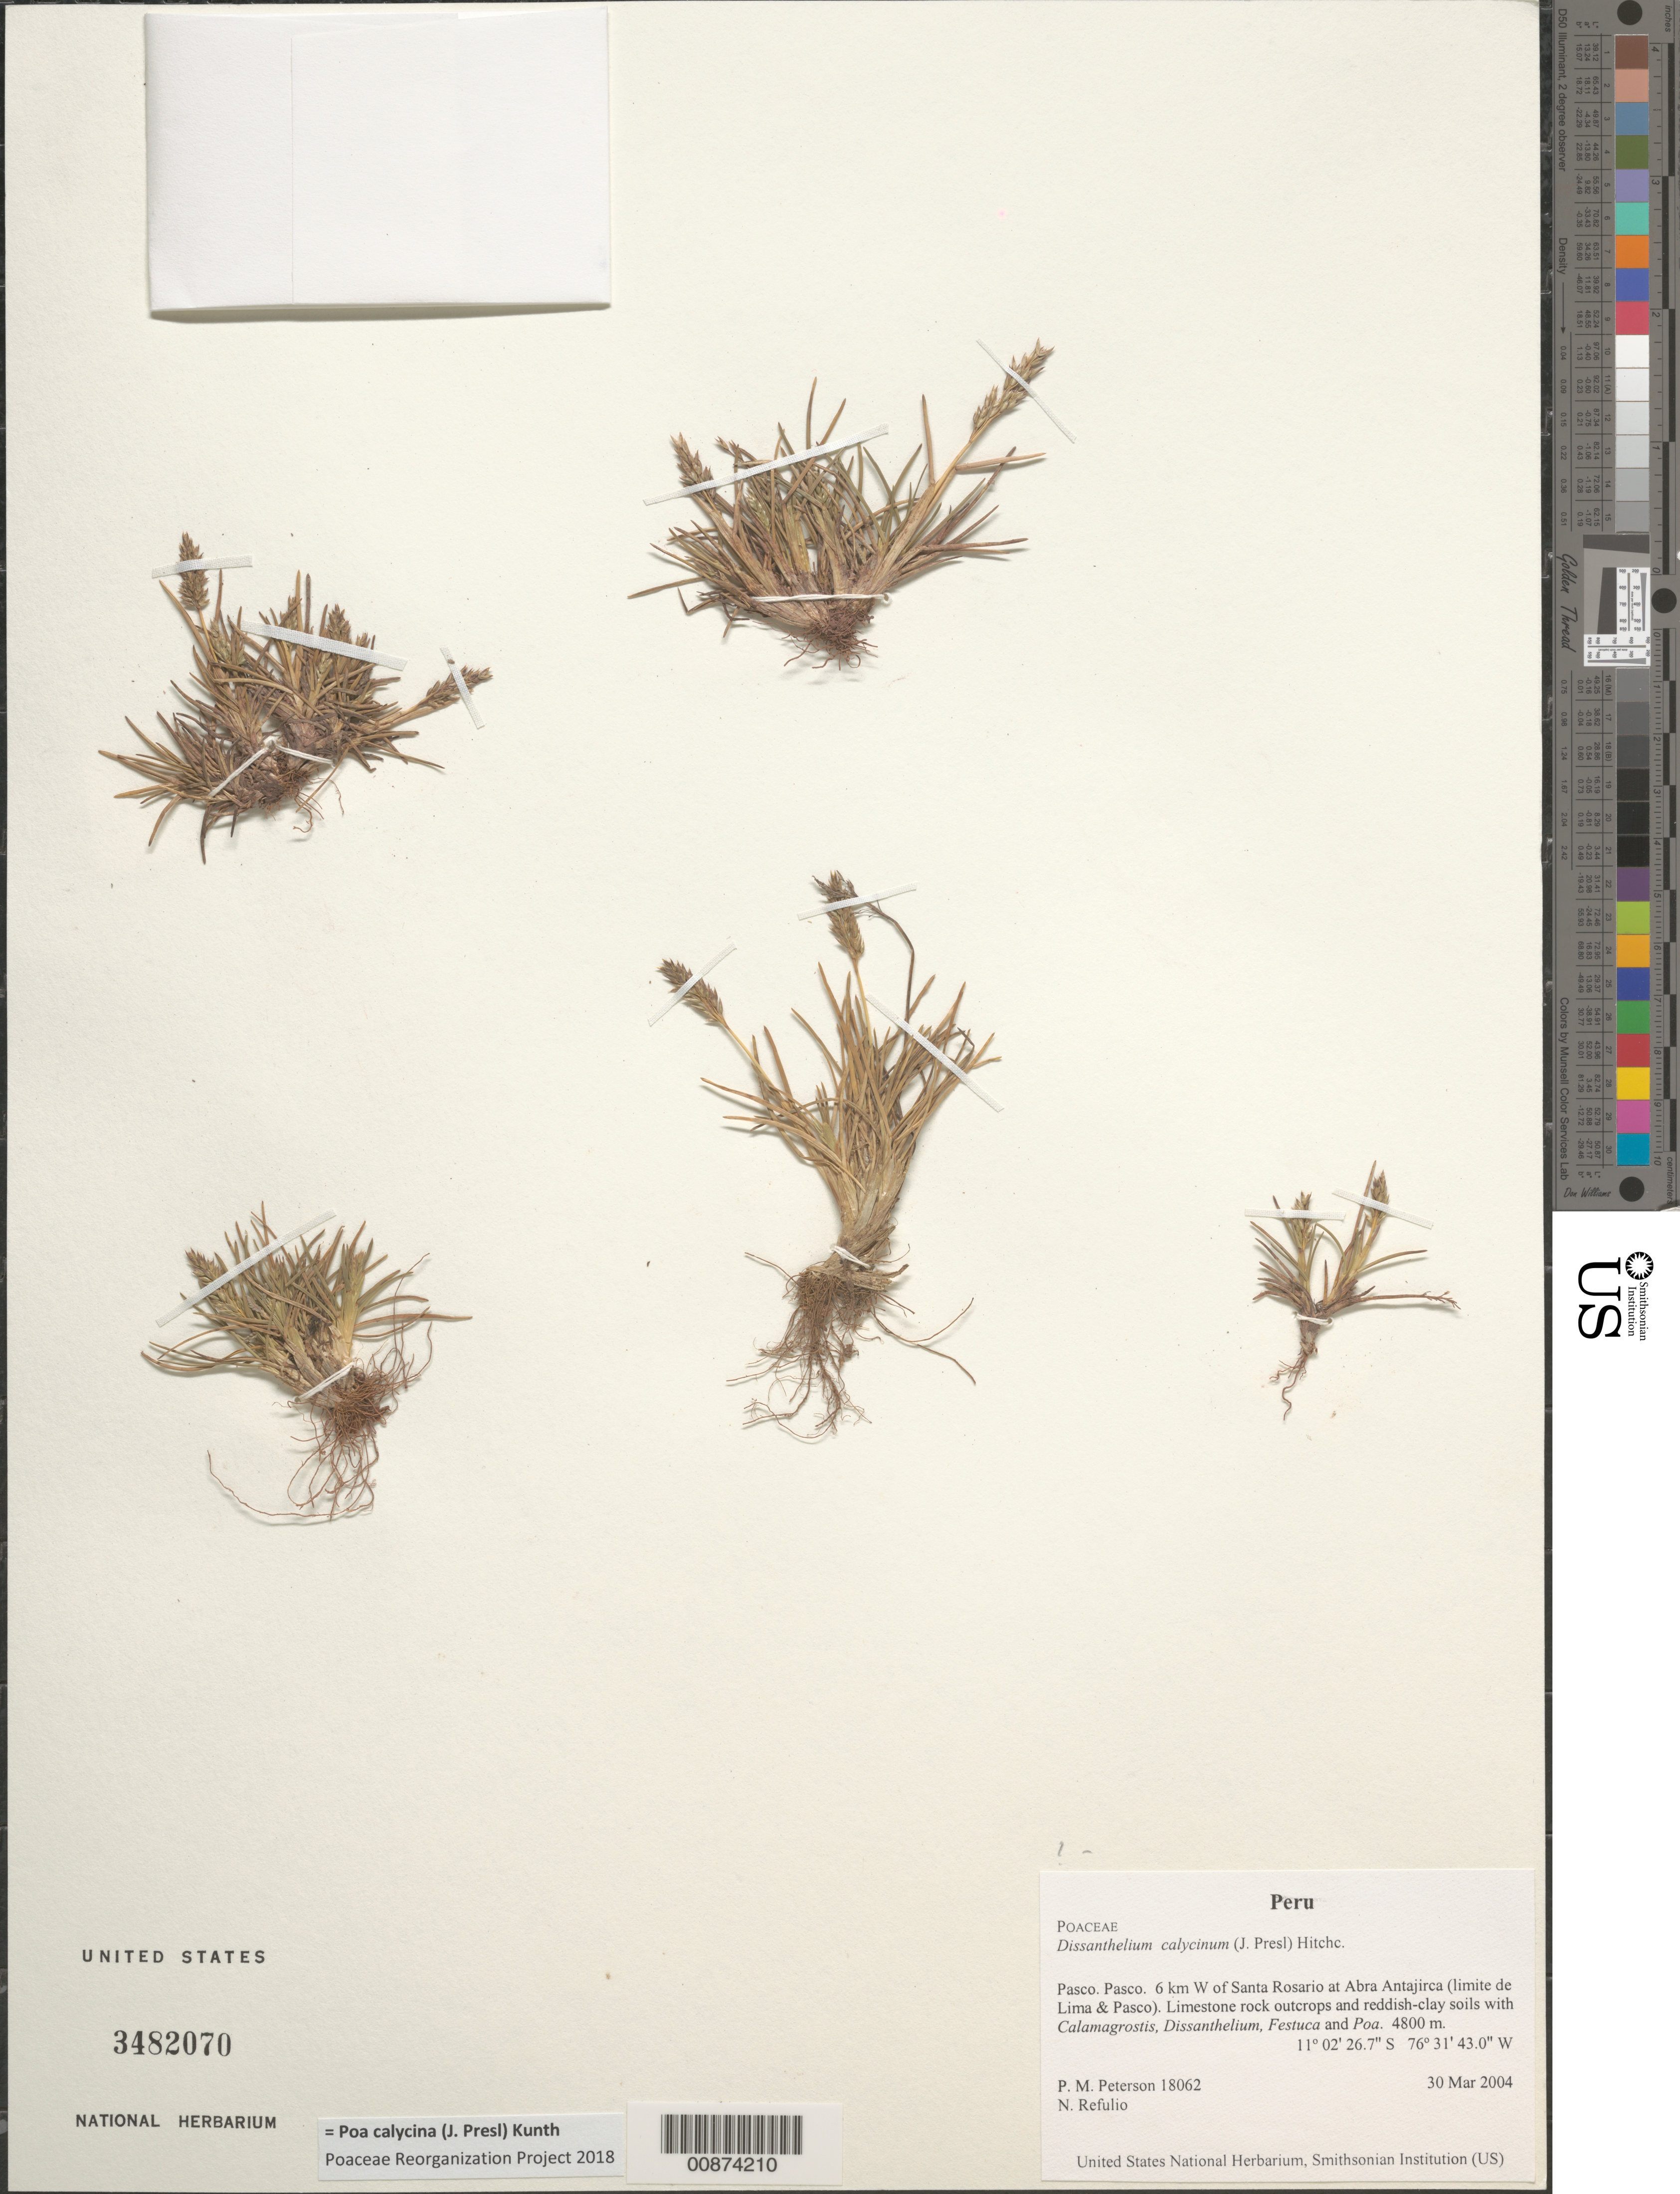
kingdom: Plantae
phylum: Tracheophyta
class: Liliopsida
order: Poales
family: Poaceae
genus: Poa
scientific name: Poa calycina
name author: (J. Presl) Kunth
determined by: Poaceae Reorganization Project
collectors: P. M. Peterson & N. Refulio-Rodríguez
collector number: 18062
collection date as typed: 30 Mar 2004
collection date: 2004-03-30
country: Peru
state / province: Pasco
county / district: Pasco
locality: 6 km W of Santa Rosario at Abra Antajirca (limite de Lima & Pasco). Limestone rock outcrops and reddish-clay soils with Calamagrostis, Dissanthelium, Festuca and Poa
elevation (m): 4800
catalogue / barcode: US 3482070